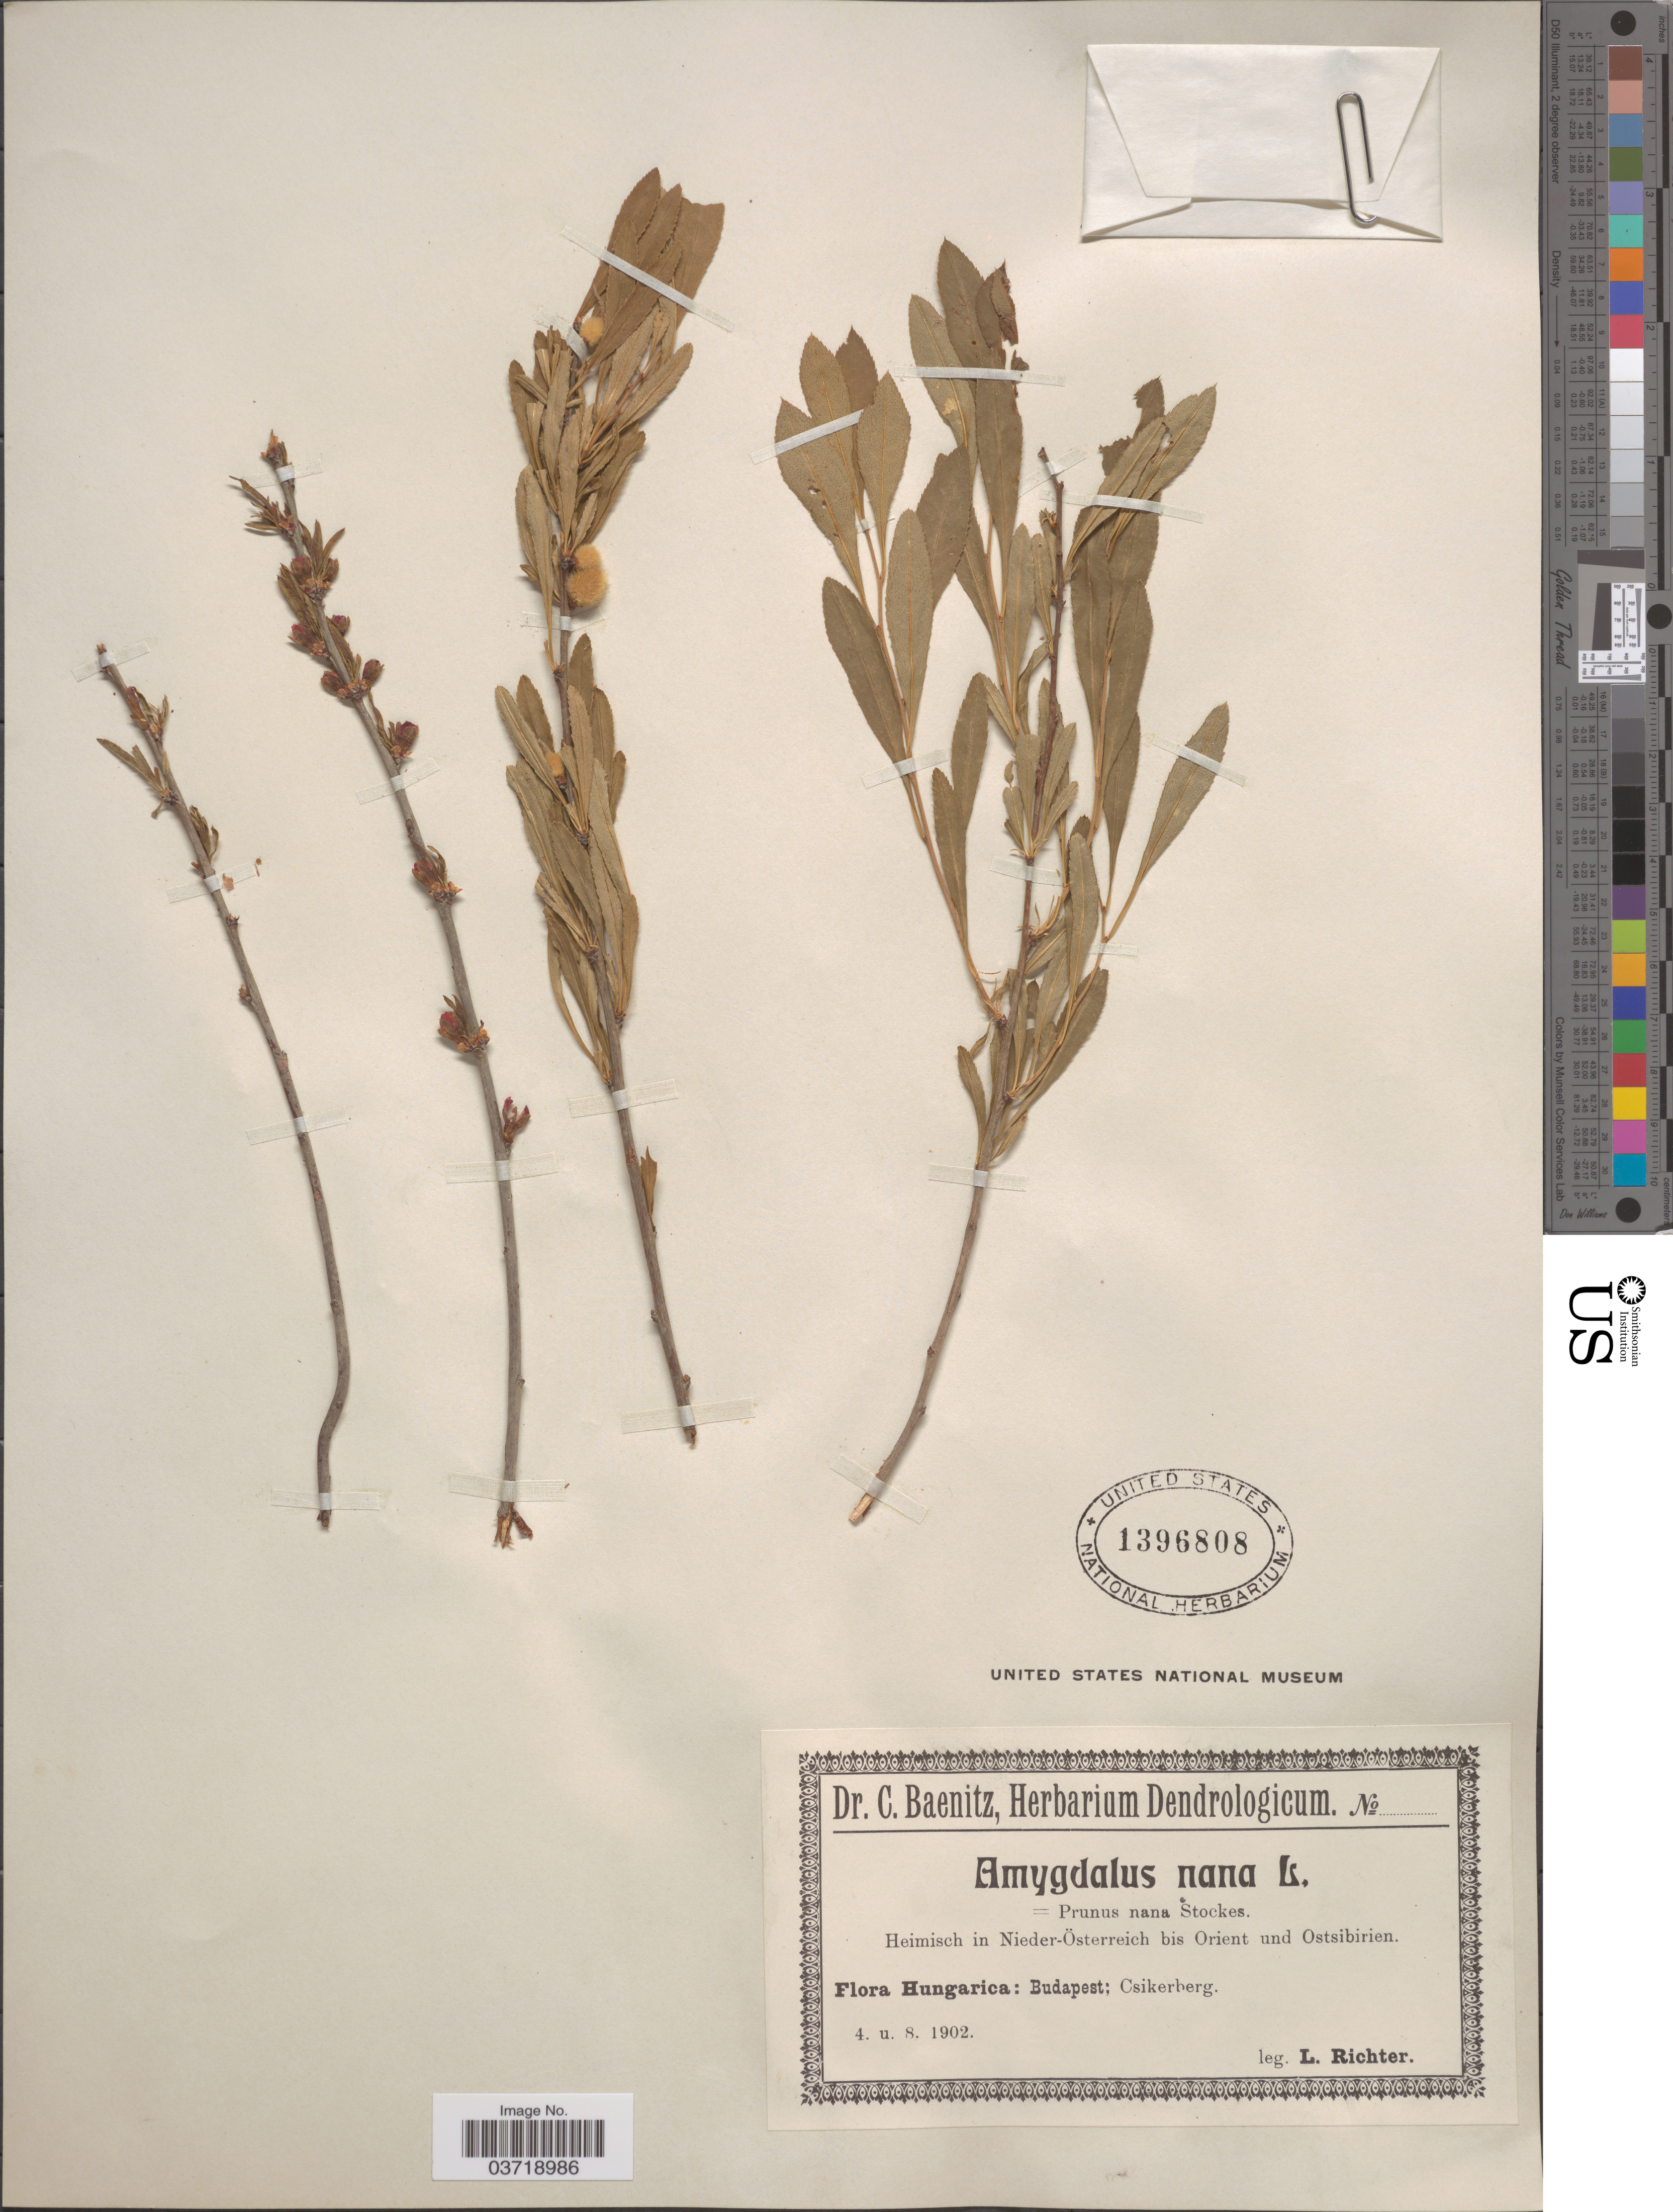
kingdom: Plantae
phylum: Tracheophyta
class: Magnoliopsida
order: Rosales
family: Rosaceae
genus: Prunus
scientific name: Prunus tenella var. tenella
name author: Batsch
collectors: L. Richter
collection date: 1902-08-04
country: Hungary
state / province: Budapest, Capital District of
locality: Csikerberg.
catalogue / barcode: US 1396808